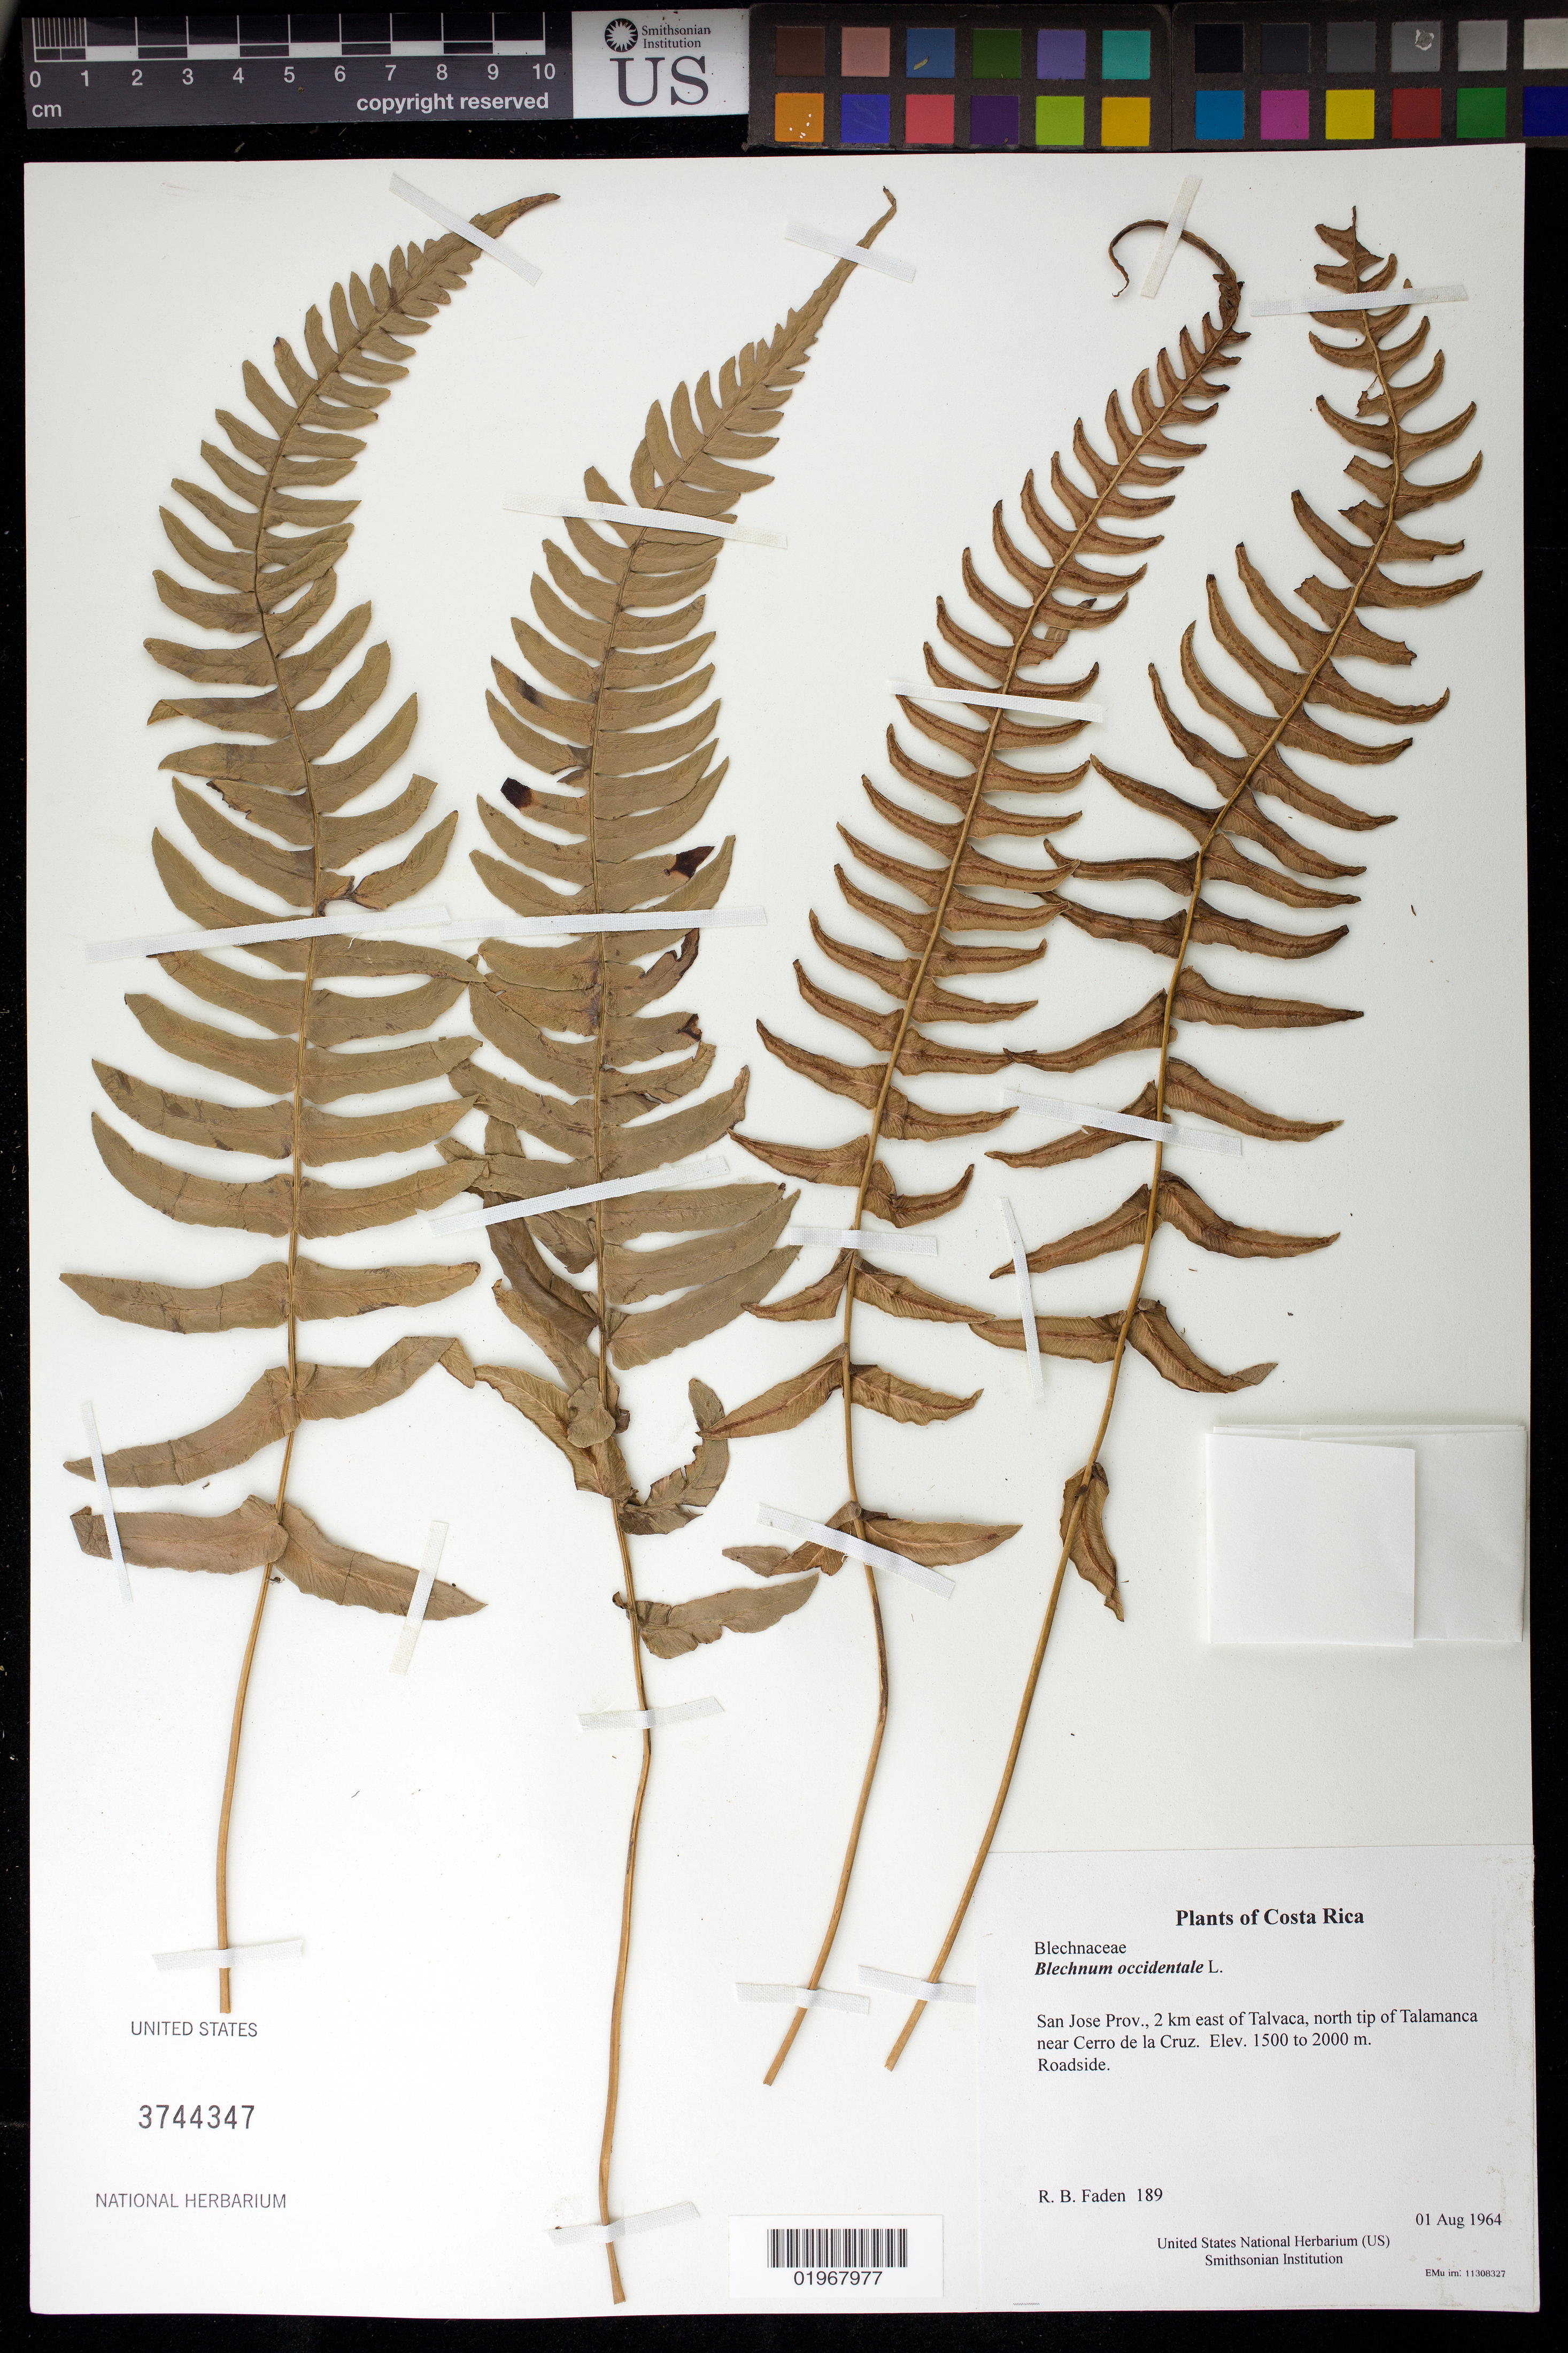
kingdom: Plantae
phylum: Tracheophyta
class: Polypodiopsida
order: Polypodiales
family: Blechnaceae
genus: Blechnum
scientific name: Blechnum occidentale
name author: L.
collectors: R. B. Faden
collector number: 189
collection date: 1964-08-01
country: Costa Rica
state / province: San Jose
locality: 2 km east of Talvaca, north tip of Talamanca near Cerro de la Cruz.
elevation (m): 1500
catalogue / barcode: US 3744347